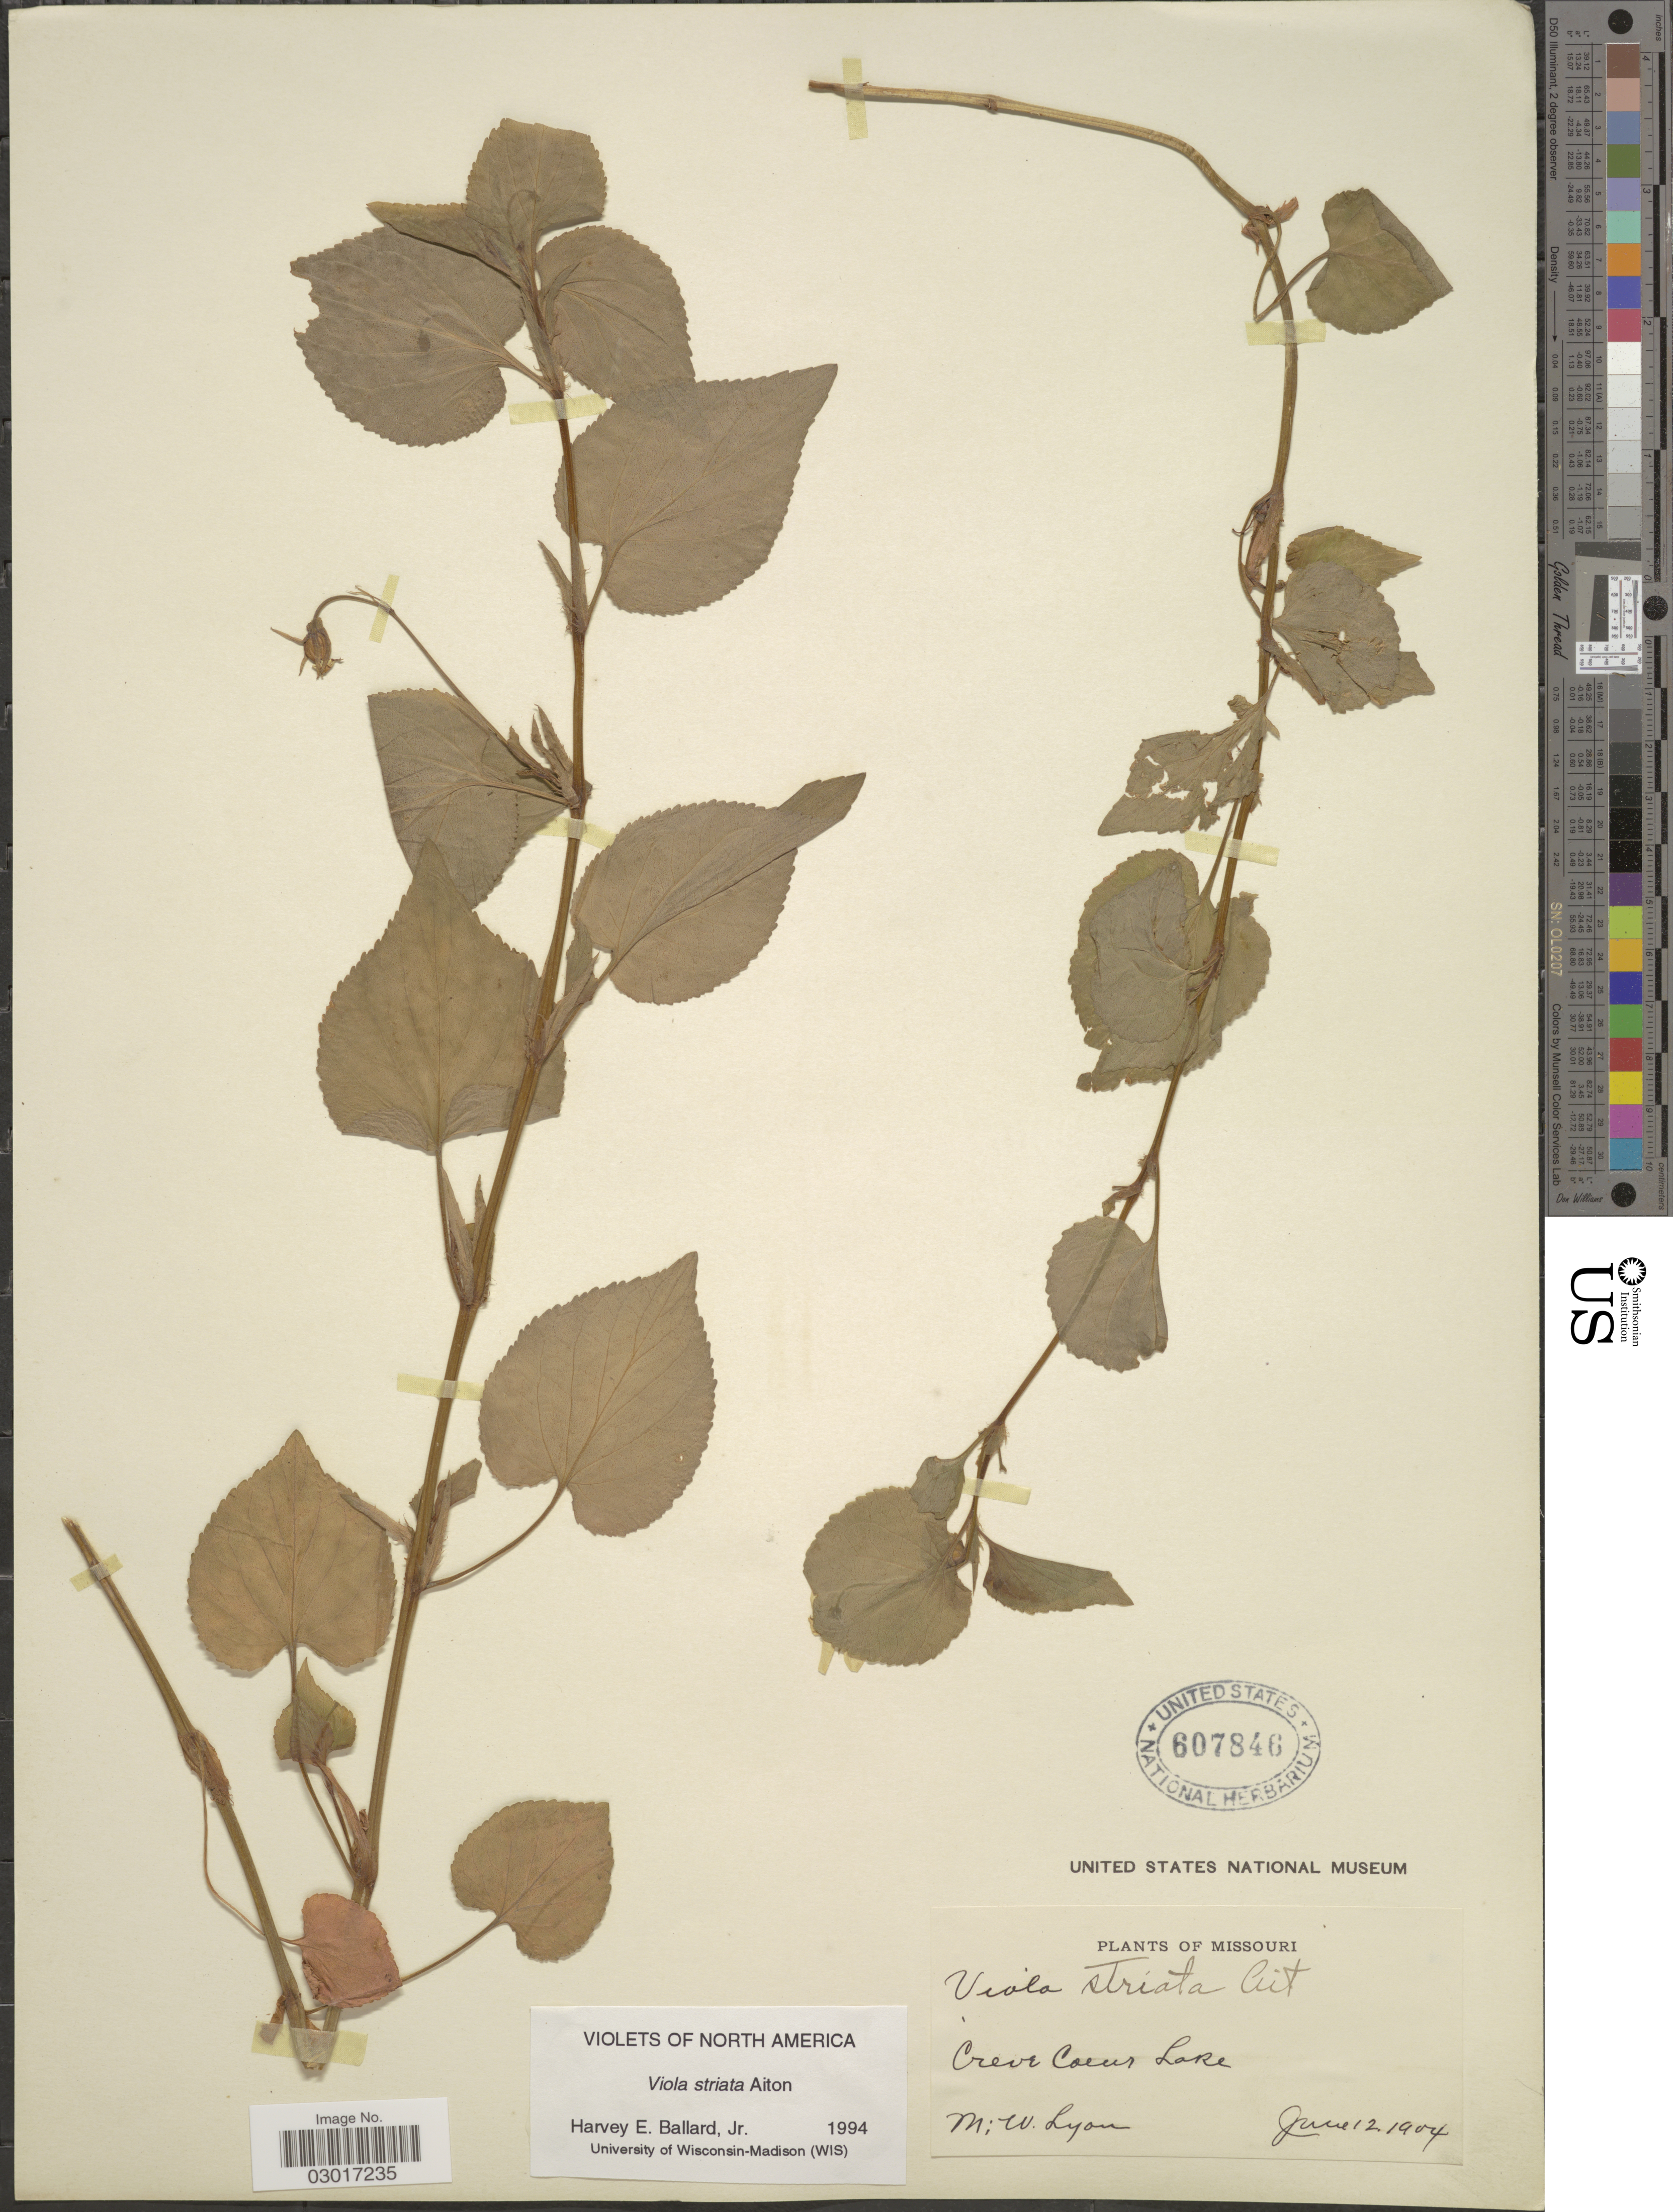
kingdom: Plantae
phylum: Tracheophyta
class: Magnoliopsida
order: Malpighiales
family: Violaceae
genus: Viola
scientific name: Viola striata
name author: Aiton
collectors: M. W. Lyon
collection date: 1904-06-12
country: United States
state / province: Missouri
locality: Creve Coeur Lake.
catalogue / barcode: US 607846